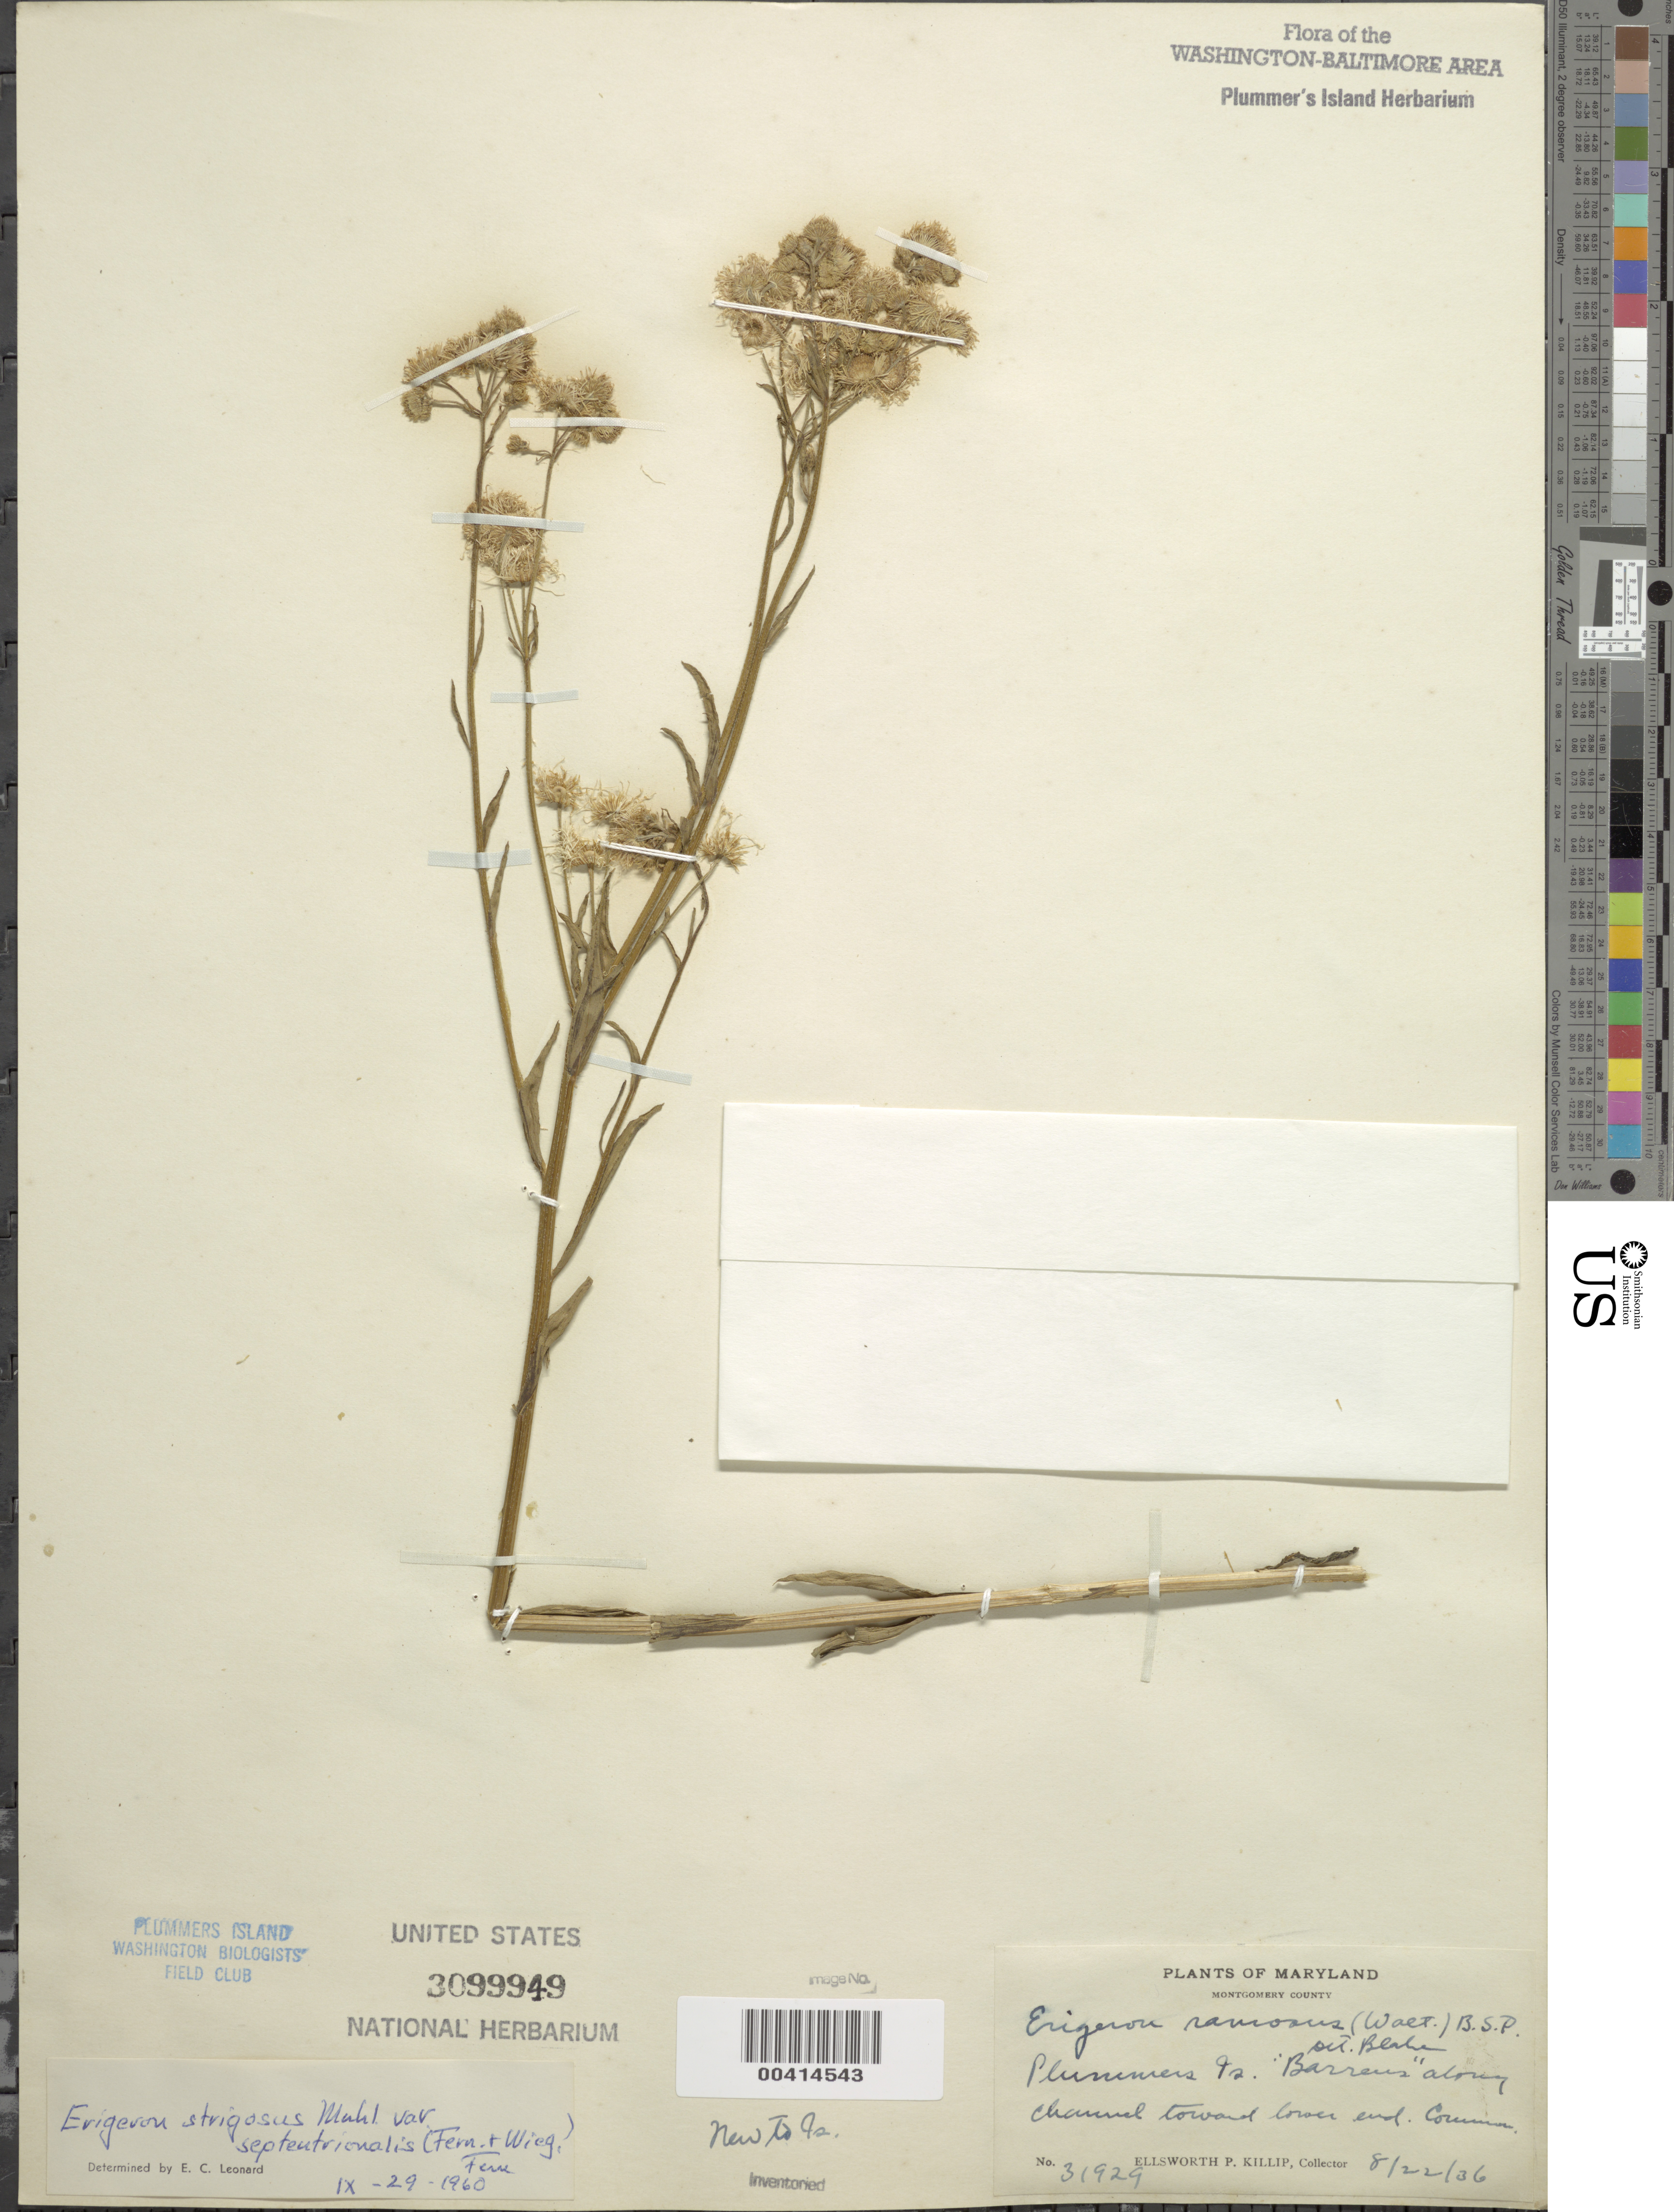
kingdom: Plantae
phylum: Tracheophyta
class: Magnoliopsida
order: Asterales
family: Asteraceae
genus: Erigeron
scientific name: Erigeron strigosus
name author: Muhl. ex Willd.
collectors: E. P. Killip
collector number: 31929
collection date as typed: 22 Aug 1936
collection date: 1936-08-22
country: United States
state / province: Maryland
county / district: Montgomery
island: Plummers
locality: Plummer's Island; "barrens" along channel toward lower end C. & O. Canal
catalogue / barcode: US 3099949